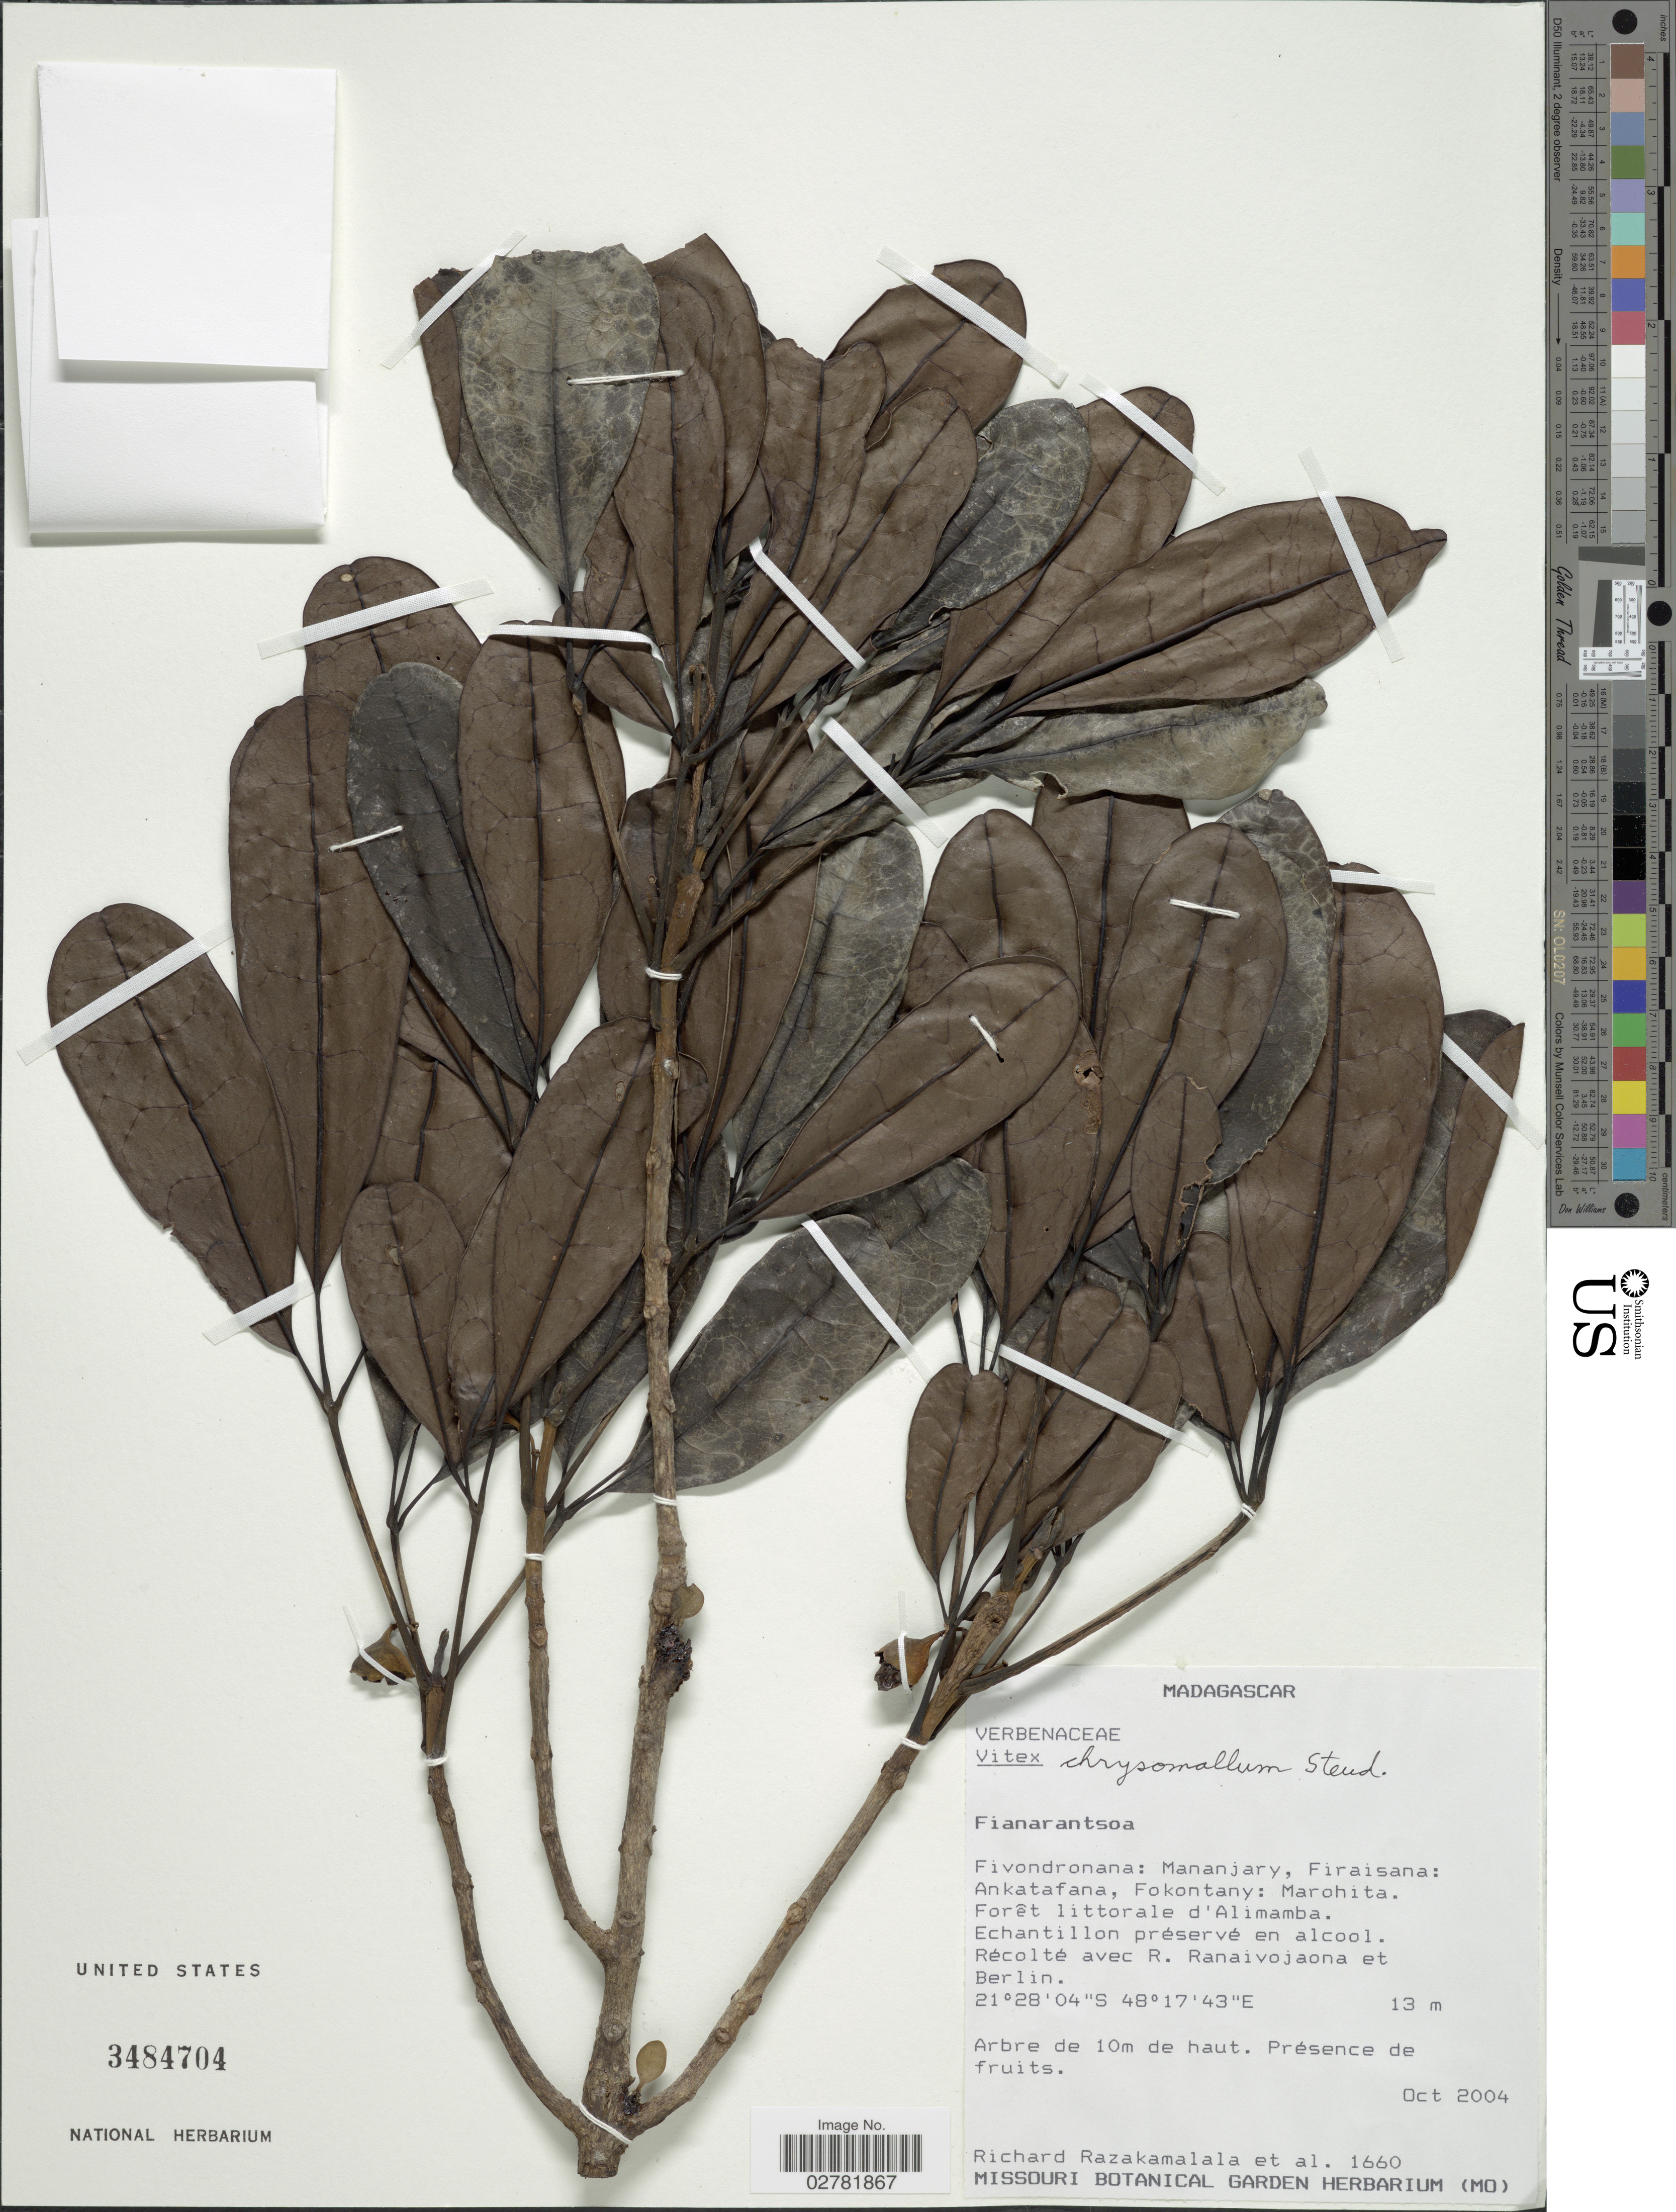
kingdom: Plantae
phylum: Tracheophyta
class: Magnoliopsida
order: Lamiales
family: Lamiaceae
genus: Vitex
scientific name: Vitex chrysomallum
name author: Steud.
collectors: R. Razakamalala, R. Ranaivojaona & Berlin, --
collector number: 1660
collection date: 2004-10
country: Madagascar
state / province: Vatovavy Fitovinany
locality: Fivondronana: Mananjary, Firaisana: Ankatafana, Fokontany: Marohita. Forêt littorale d'Alimamba.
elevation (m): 13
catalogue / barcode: US 3484704